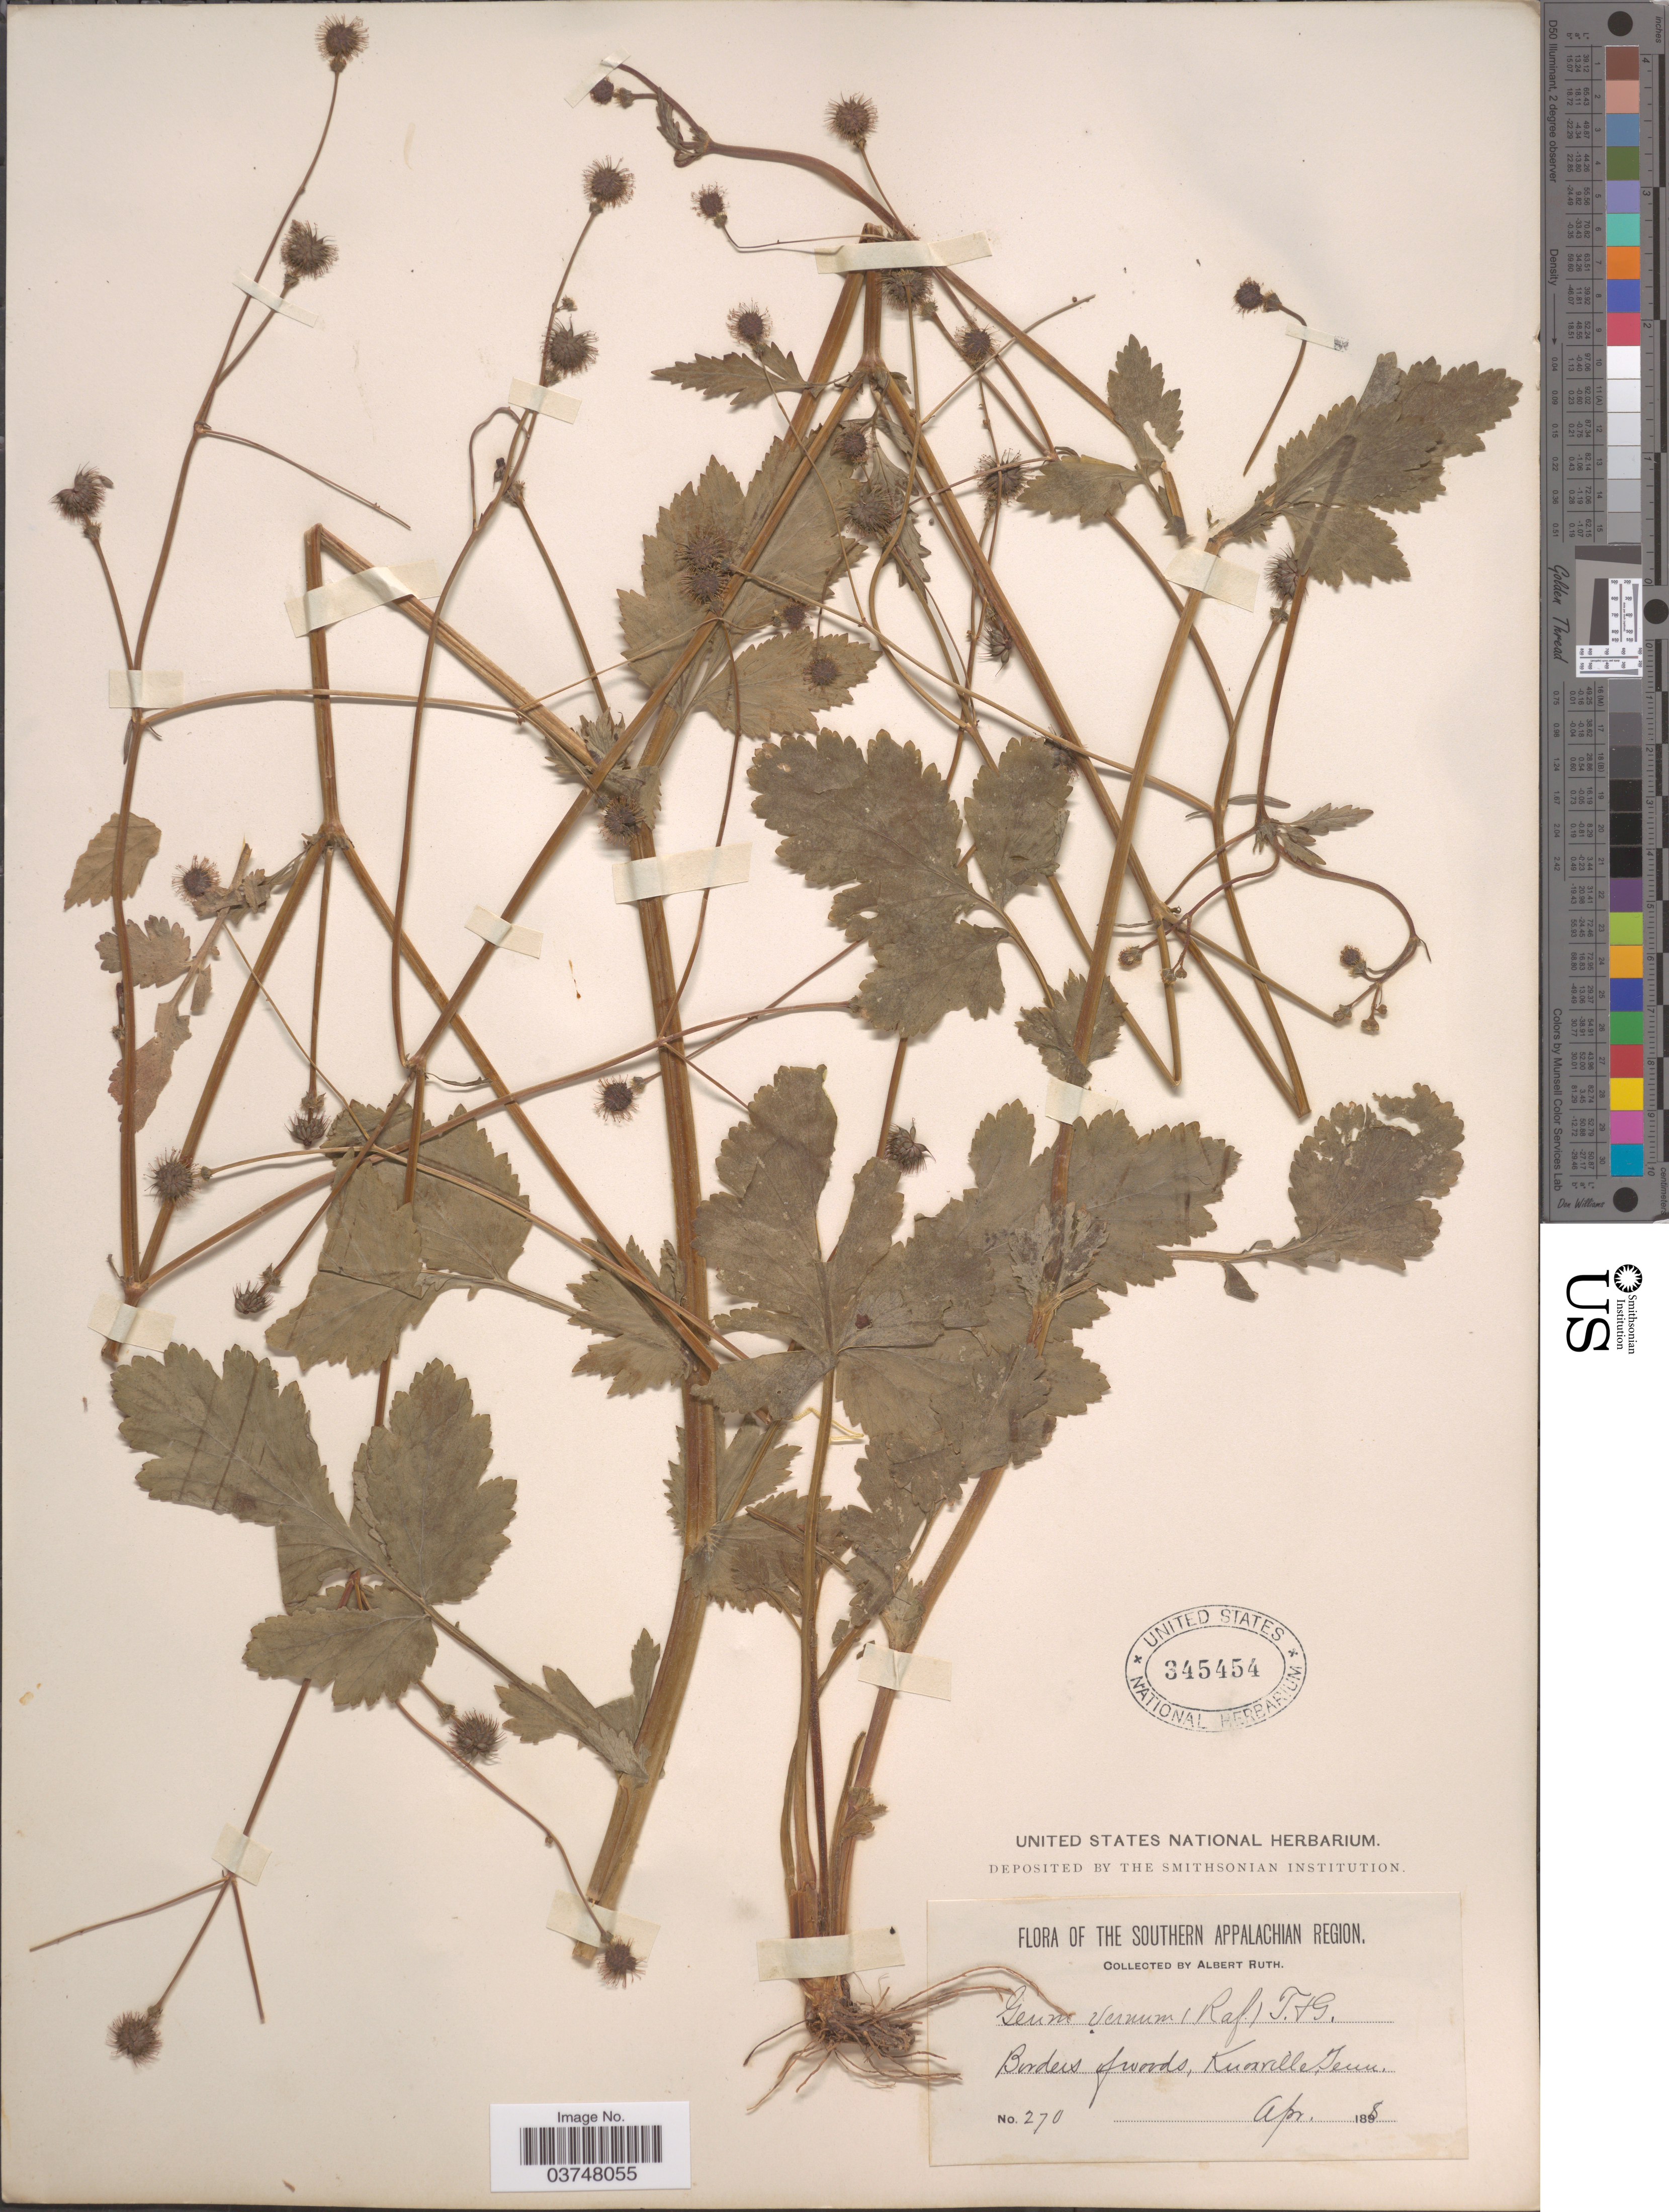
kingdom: Plantae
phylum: Tracheophyta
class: Magnoliopsida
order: Rosales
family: Rosaceae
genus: Geum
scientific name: Geum vernum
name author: (Raf.) Torr. & A. Gray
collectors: A. Ruth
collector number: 270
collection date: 1898-04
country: United States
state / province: Tennessee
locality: The Southern Appalachian Region. Borders of woods, Knoxville.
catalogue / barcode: US 345454